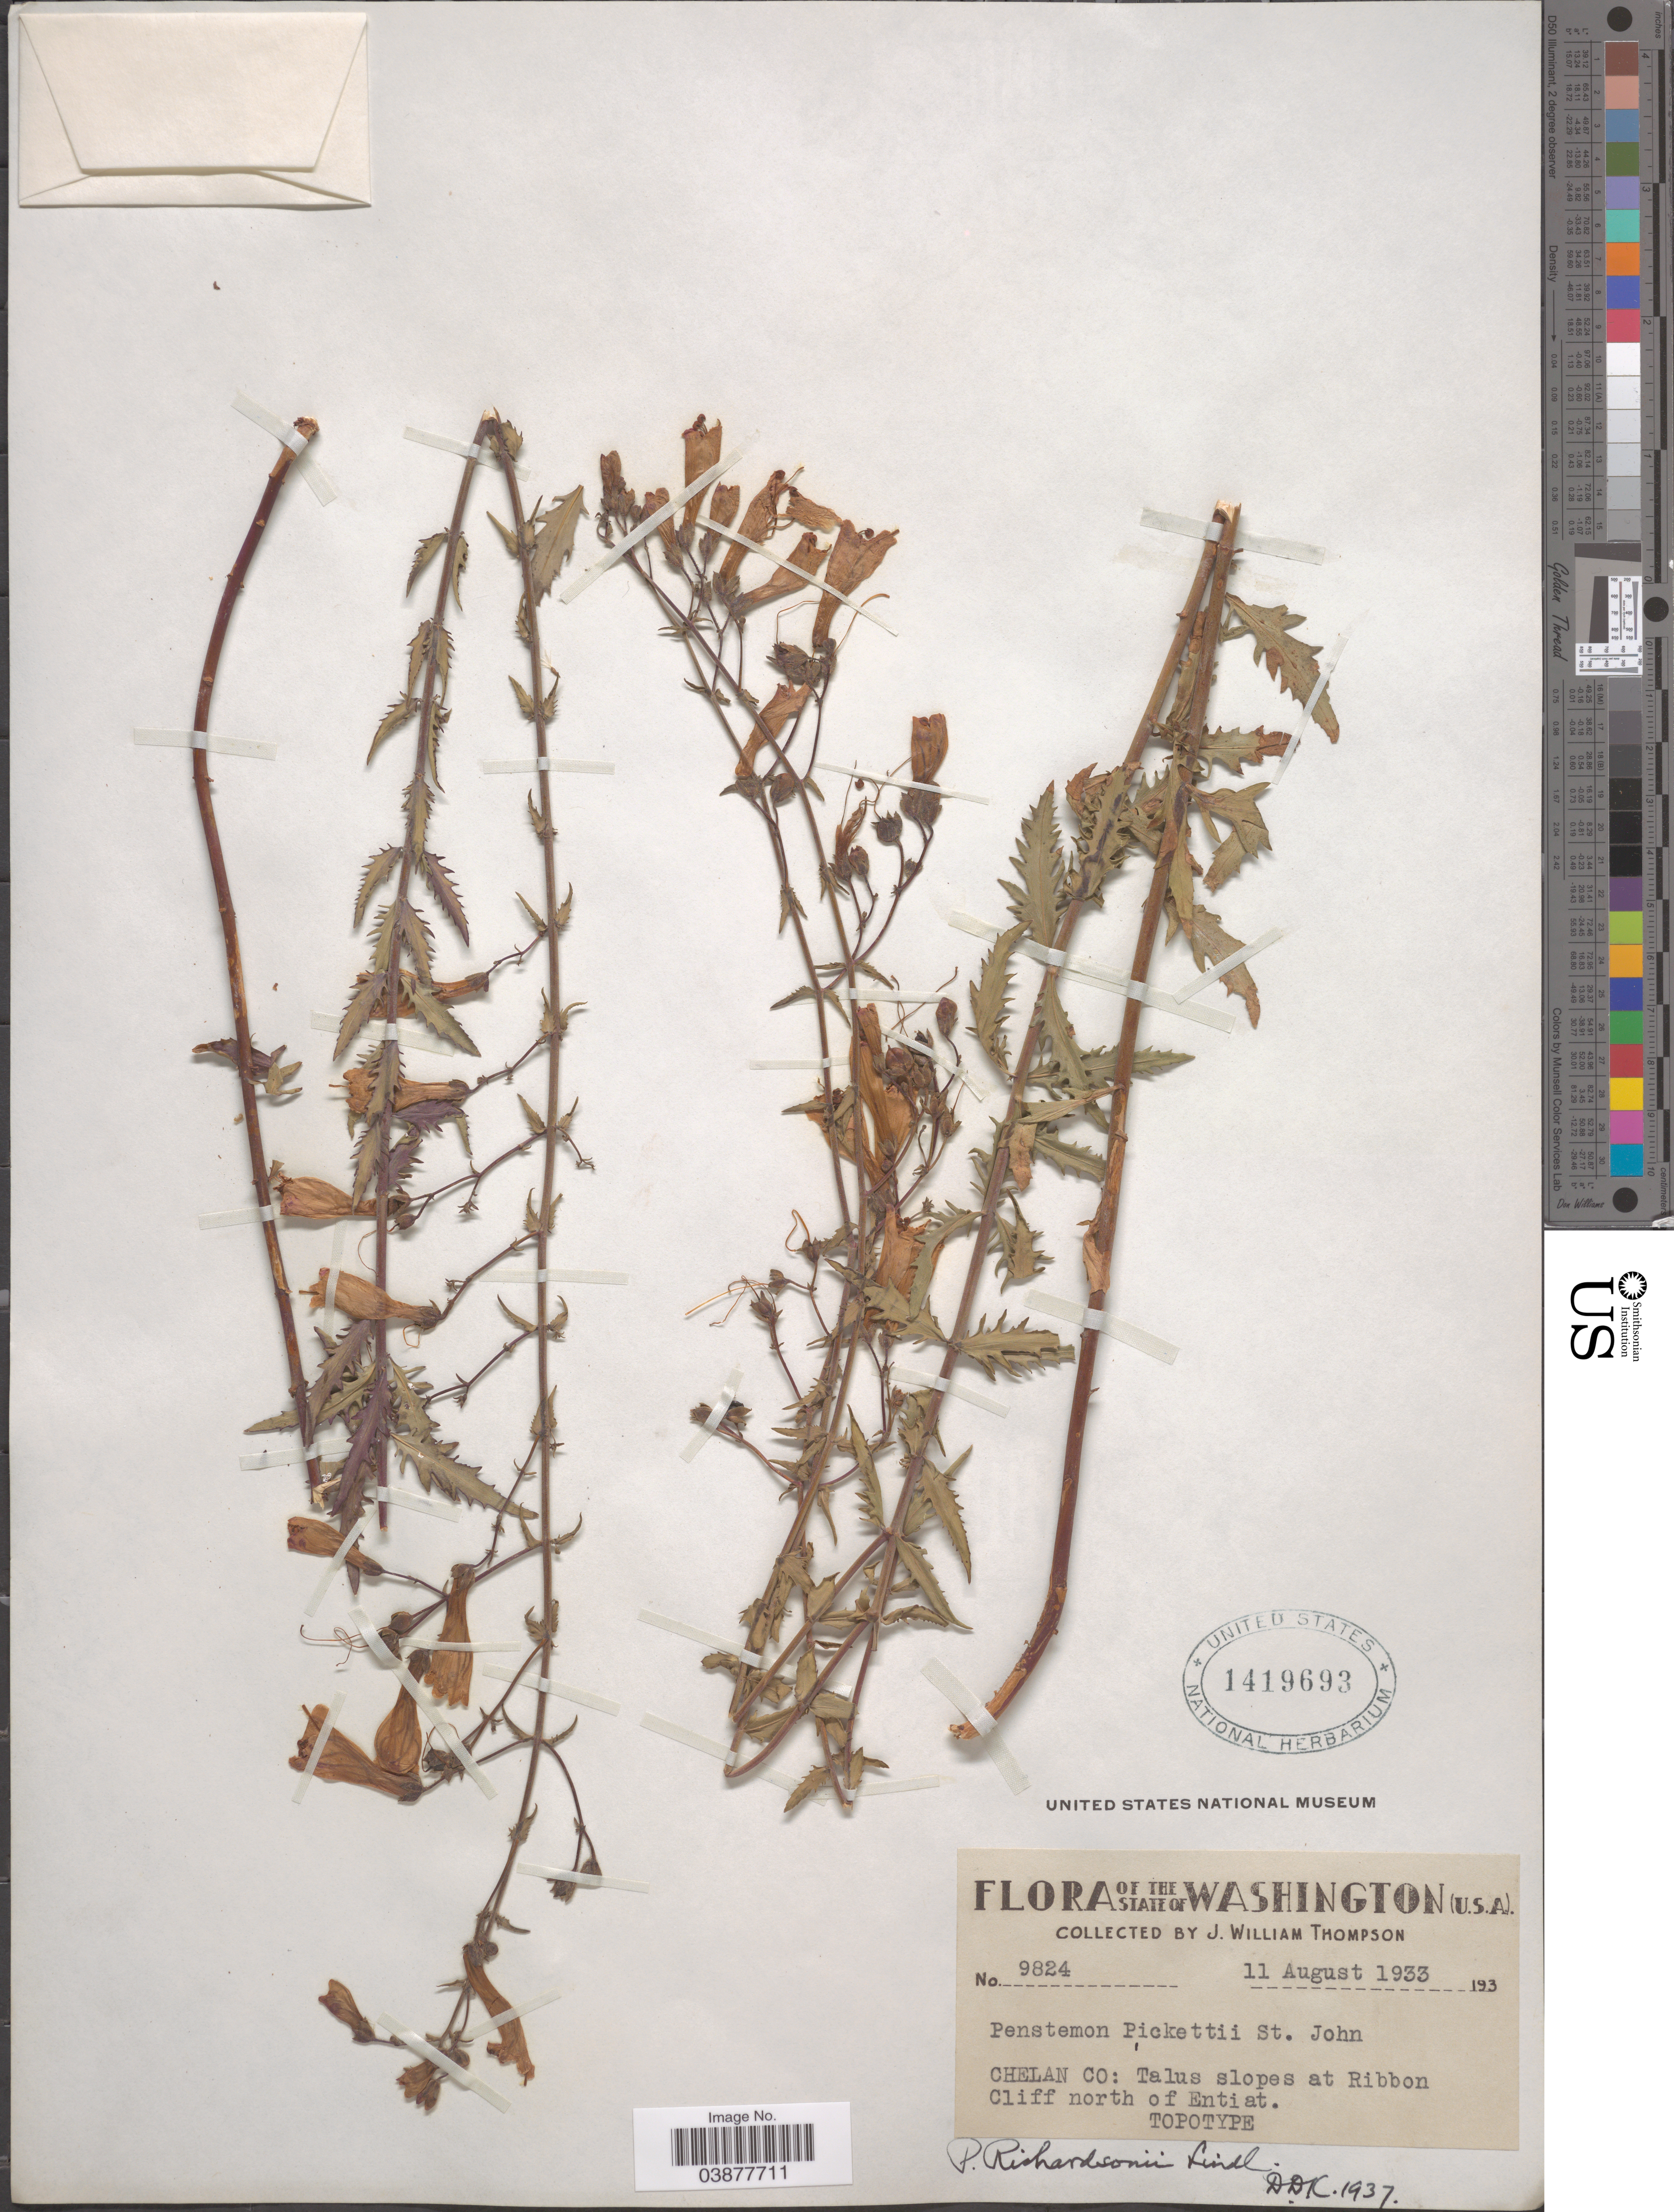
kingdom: Plantae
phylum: Tracheophyta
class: Magnoliopsida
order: Lamiales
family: Plantaginaceae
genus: Penstemon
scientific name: Penstemon richardsonii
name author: Douglas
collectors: J. W. Thompson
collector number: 9824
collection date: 1933-08-11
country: United States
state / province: Washington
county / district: Chelan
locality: Chelan Co: Talus slopes at Ribbon Cliff north of Entiat.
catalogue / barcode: US 1419693